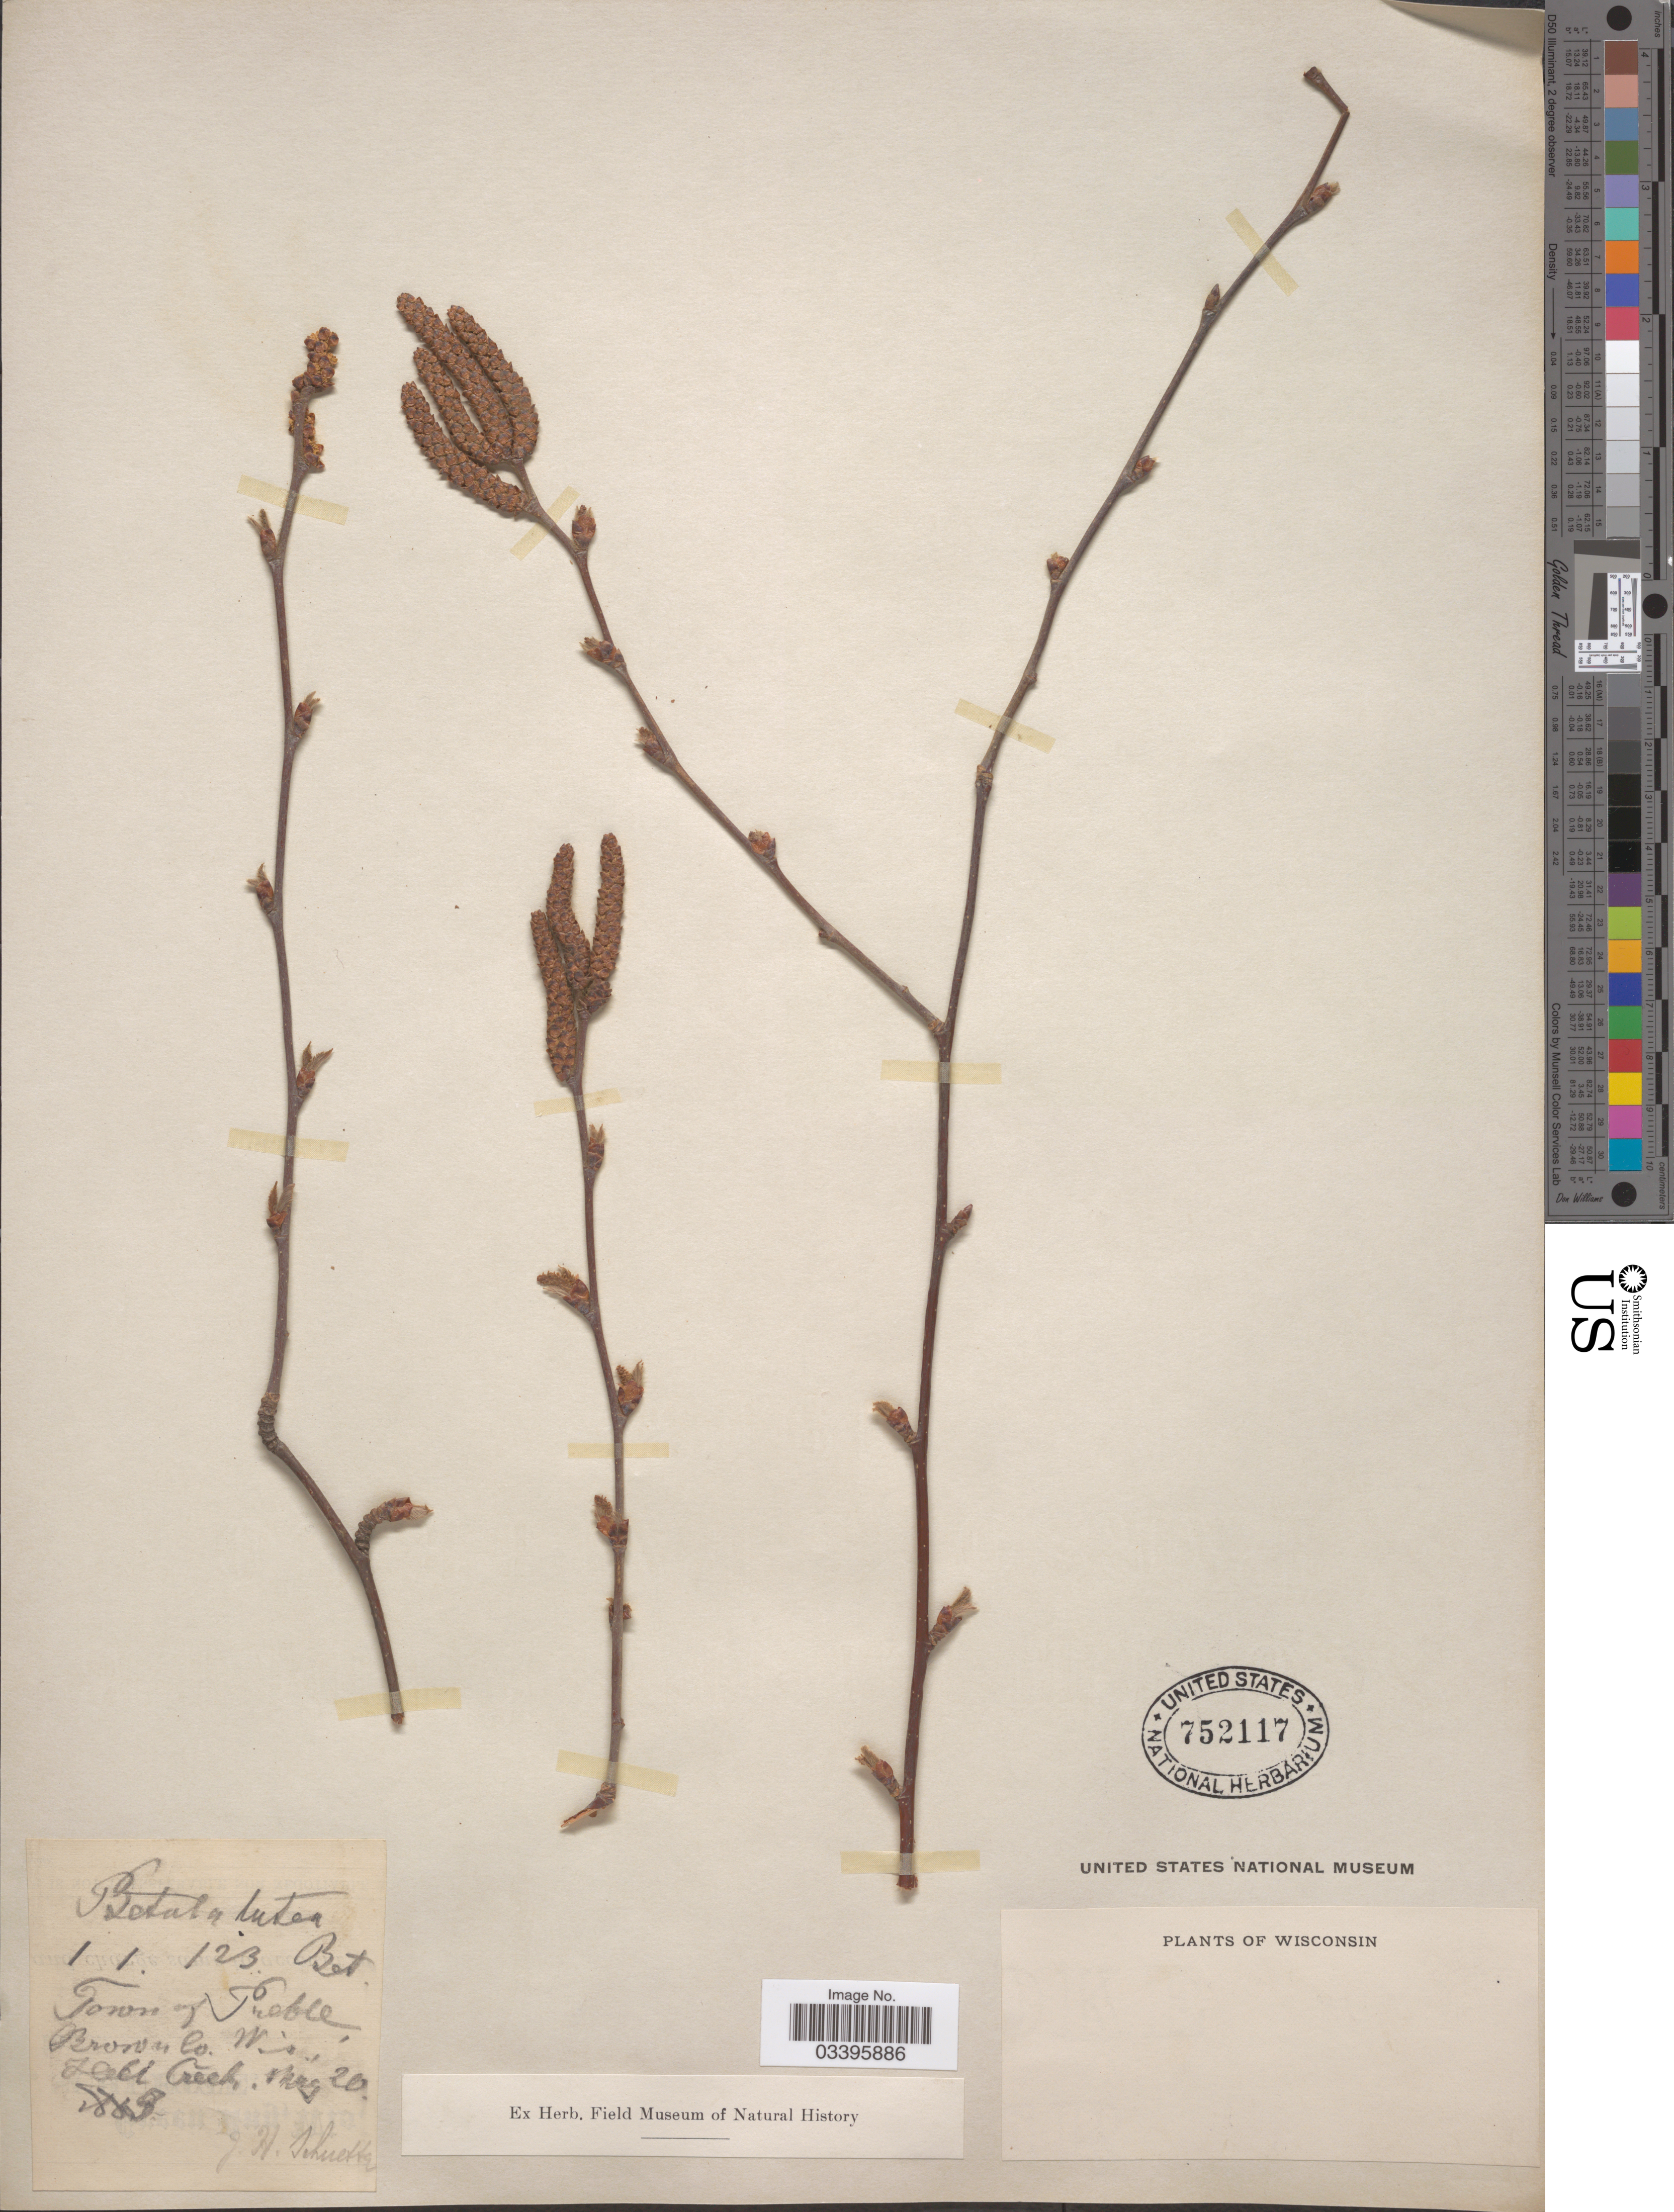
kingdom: Plantae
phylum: Tracheophyta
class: Magnoliopsida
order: Fagales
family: Betulaceae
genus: Betula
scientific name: Betula lutea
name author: F. Michx.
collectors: J. H. Schuette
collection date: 1883-05-20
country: United States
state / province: Wisconsin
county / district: Brown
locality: Hell Creek, Town of Preble, Brown Co.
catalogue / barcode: US 752117